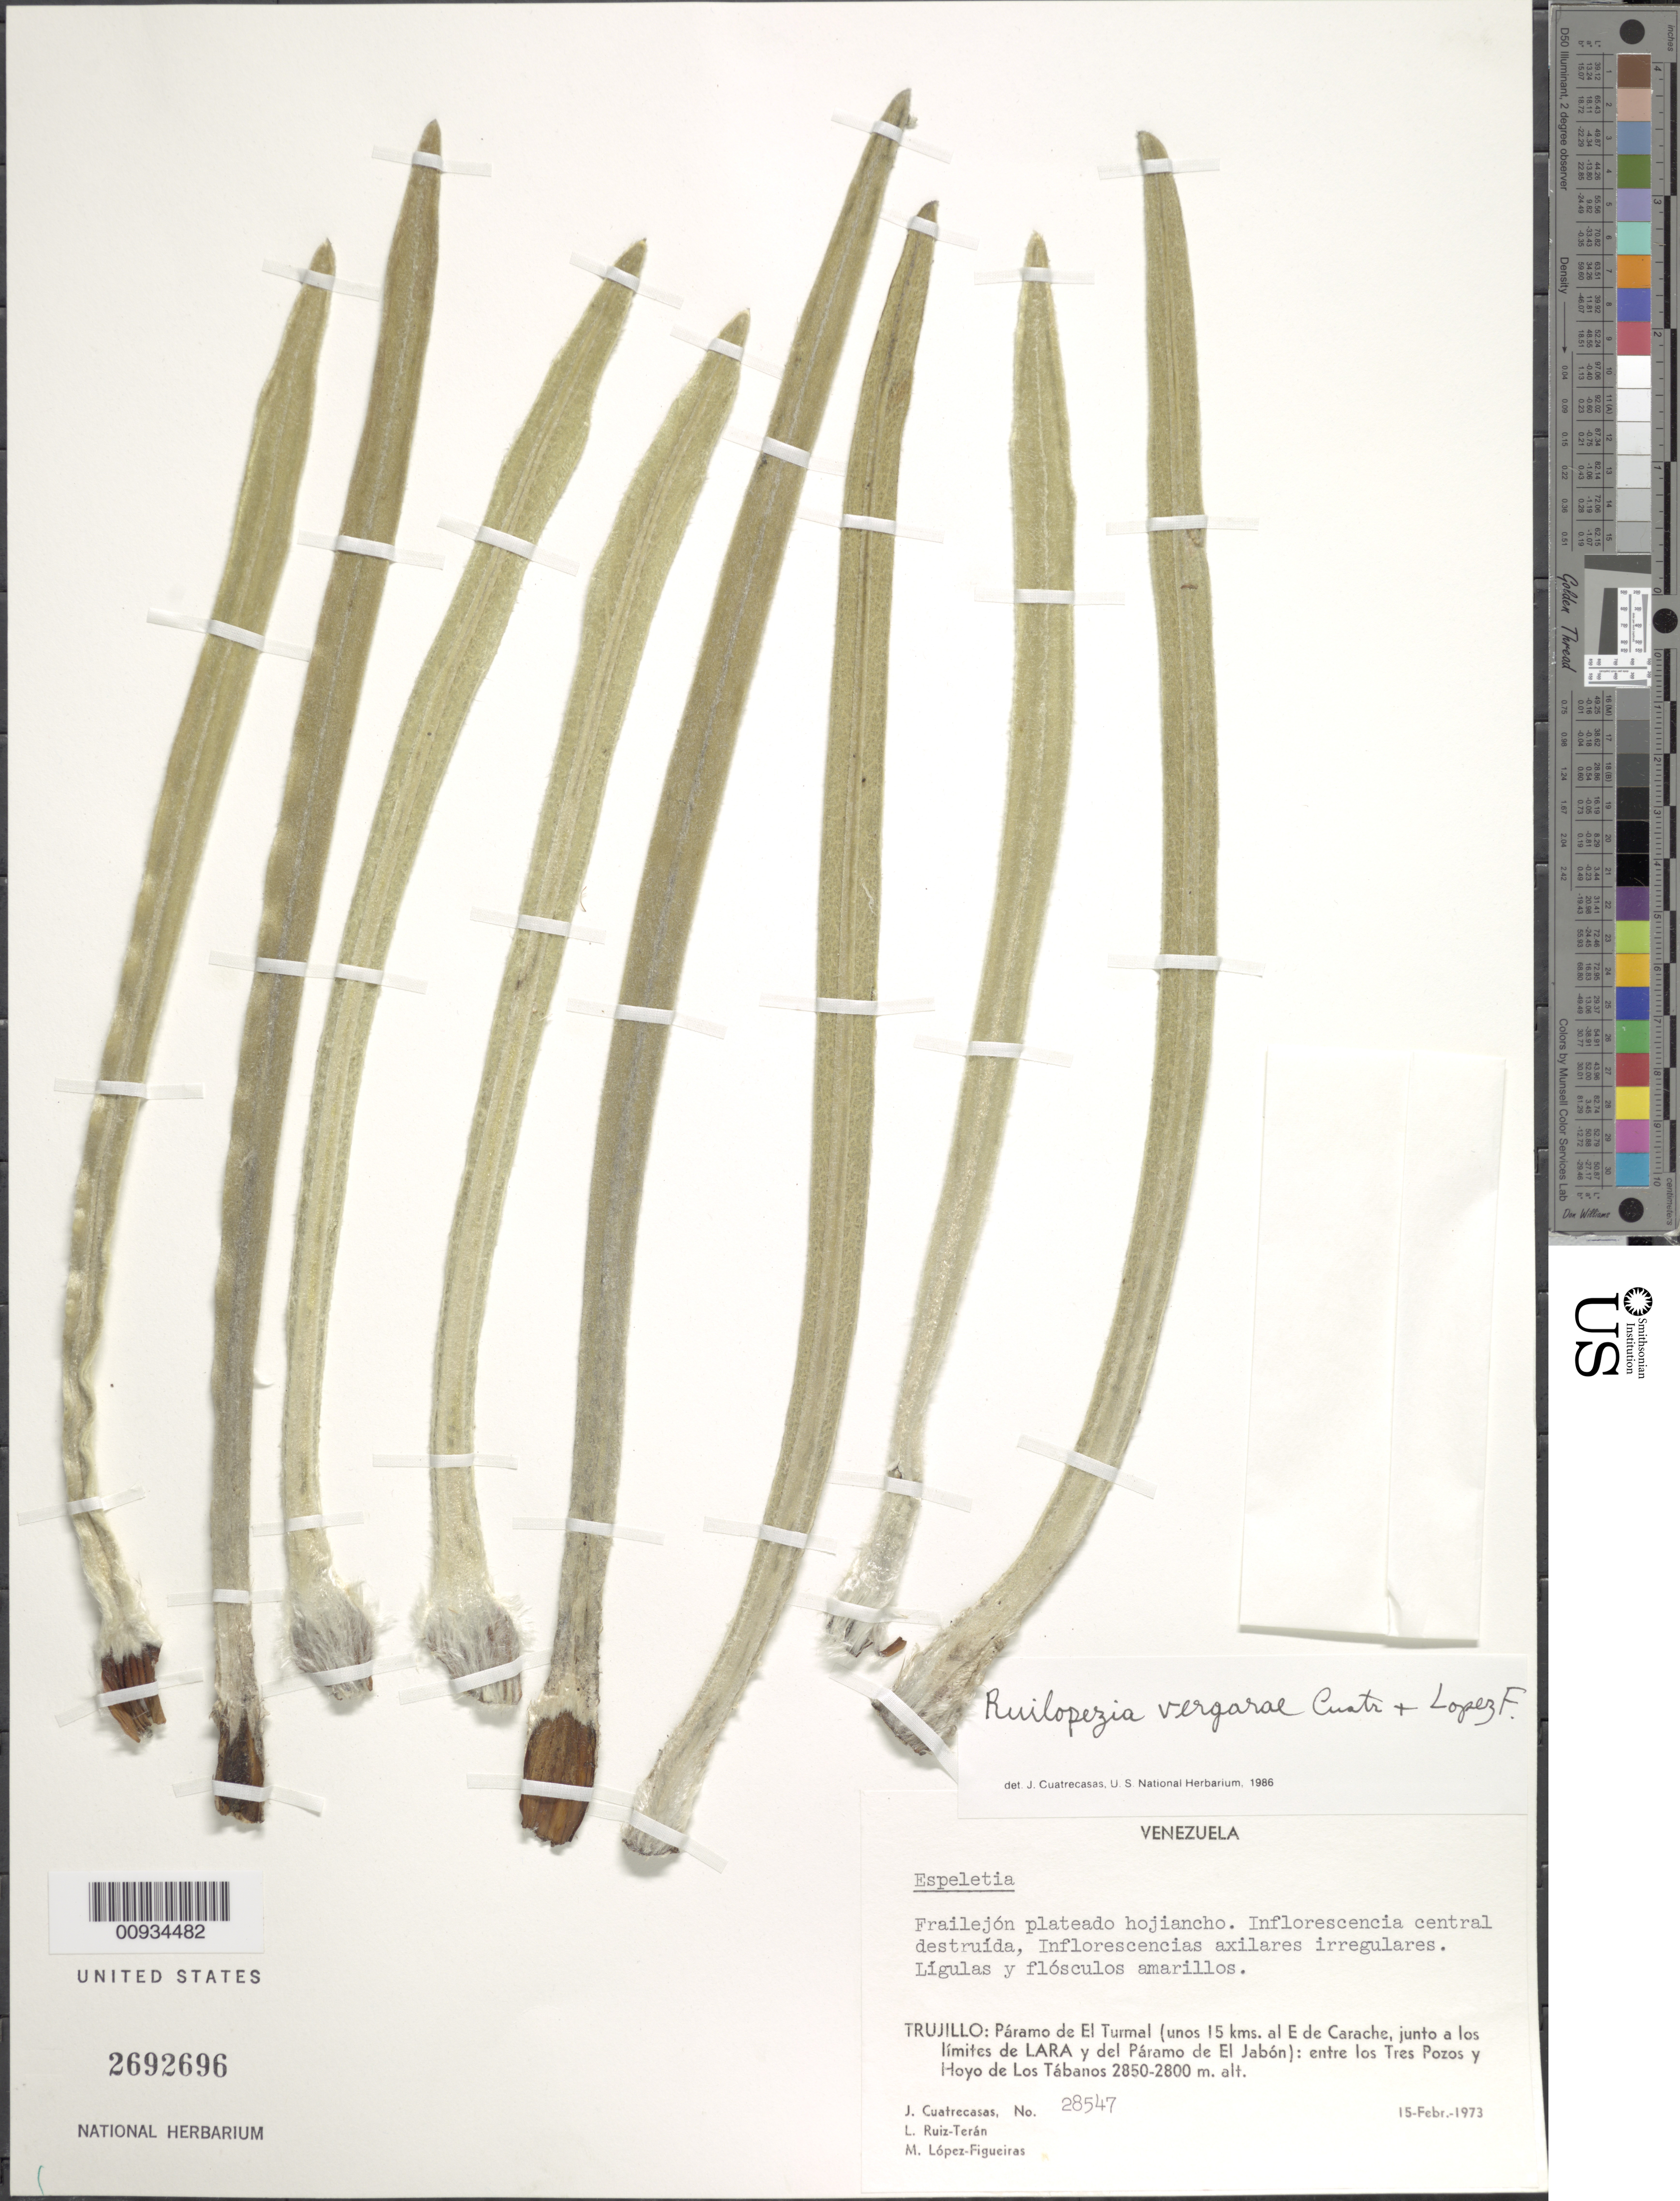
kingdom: Plantae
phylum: Tracheophyta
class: Magnoliopsida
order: Asterales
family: Asteraceae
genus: Ruilopezia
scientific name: Ruilopezia vergarae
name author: Cuatrec. & López Fig.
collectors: J. Cuatrecasas, L. E. Ruíz-Terán & M. López Figueiras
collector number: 28547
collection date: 1973-02-15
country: Venezuela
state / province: Trujillo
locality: Paramo de El Turmal (unos 15 kms al E de Carache, junto a los limites de Lara y del Paramo de El Jabon), entre los Tres Pozos y Hoyo de Los Tabanos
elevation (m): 2800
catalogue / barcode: US 2692696